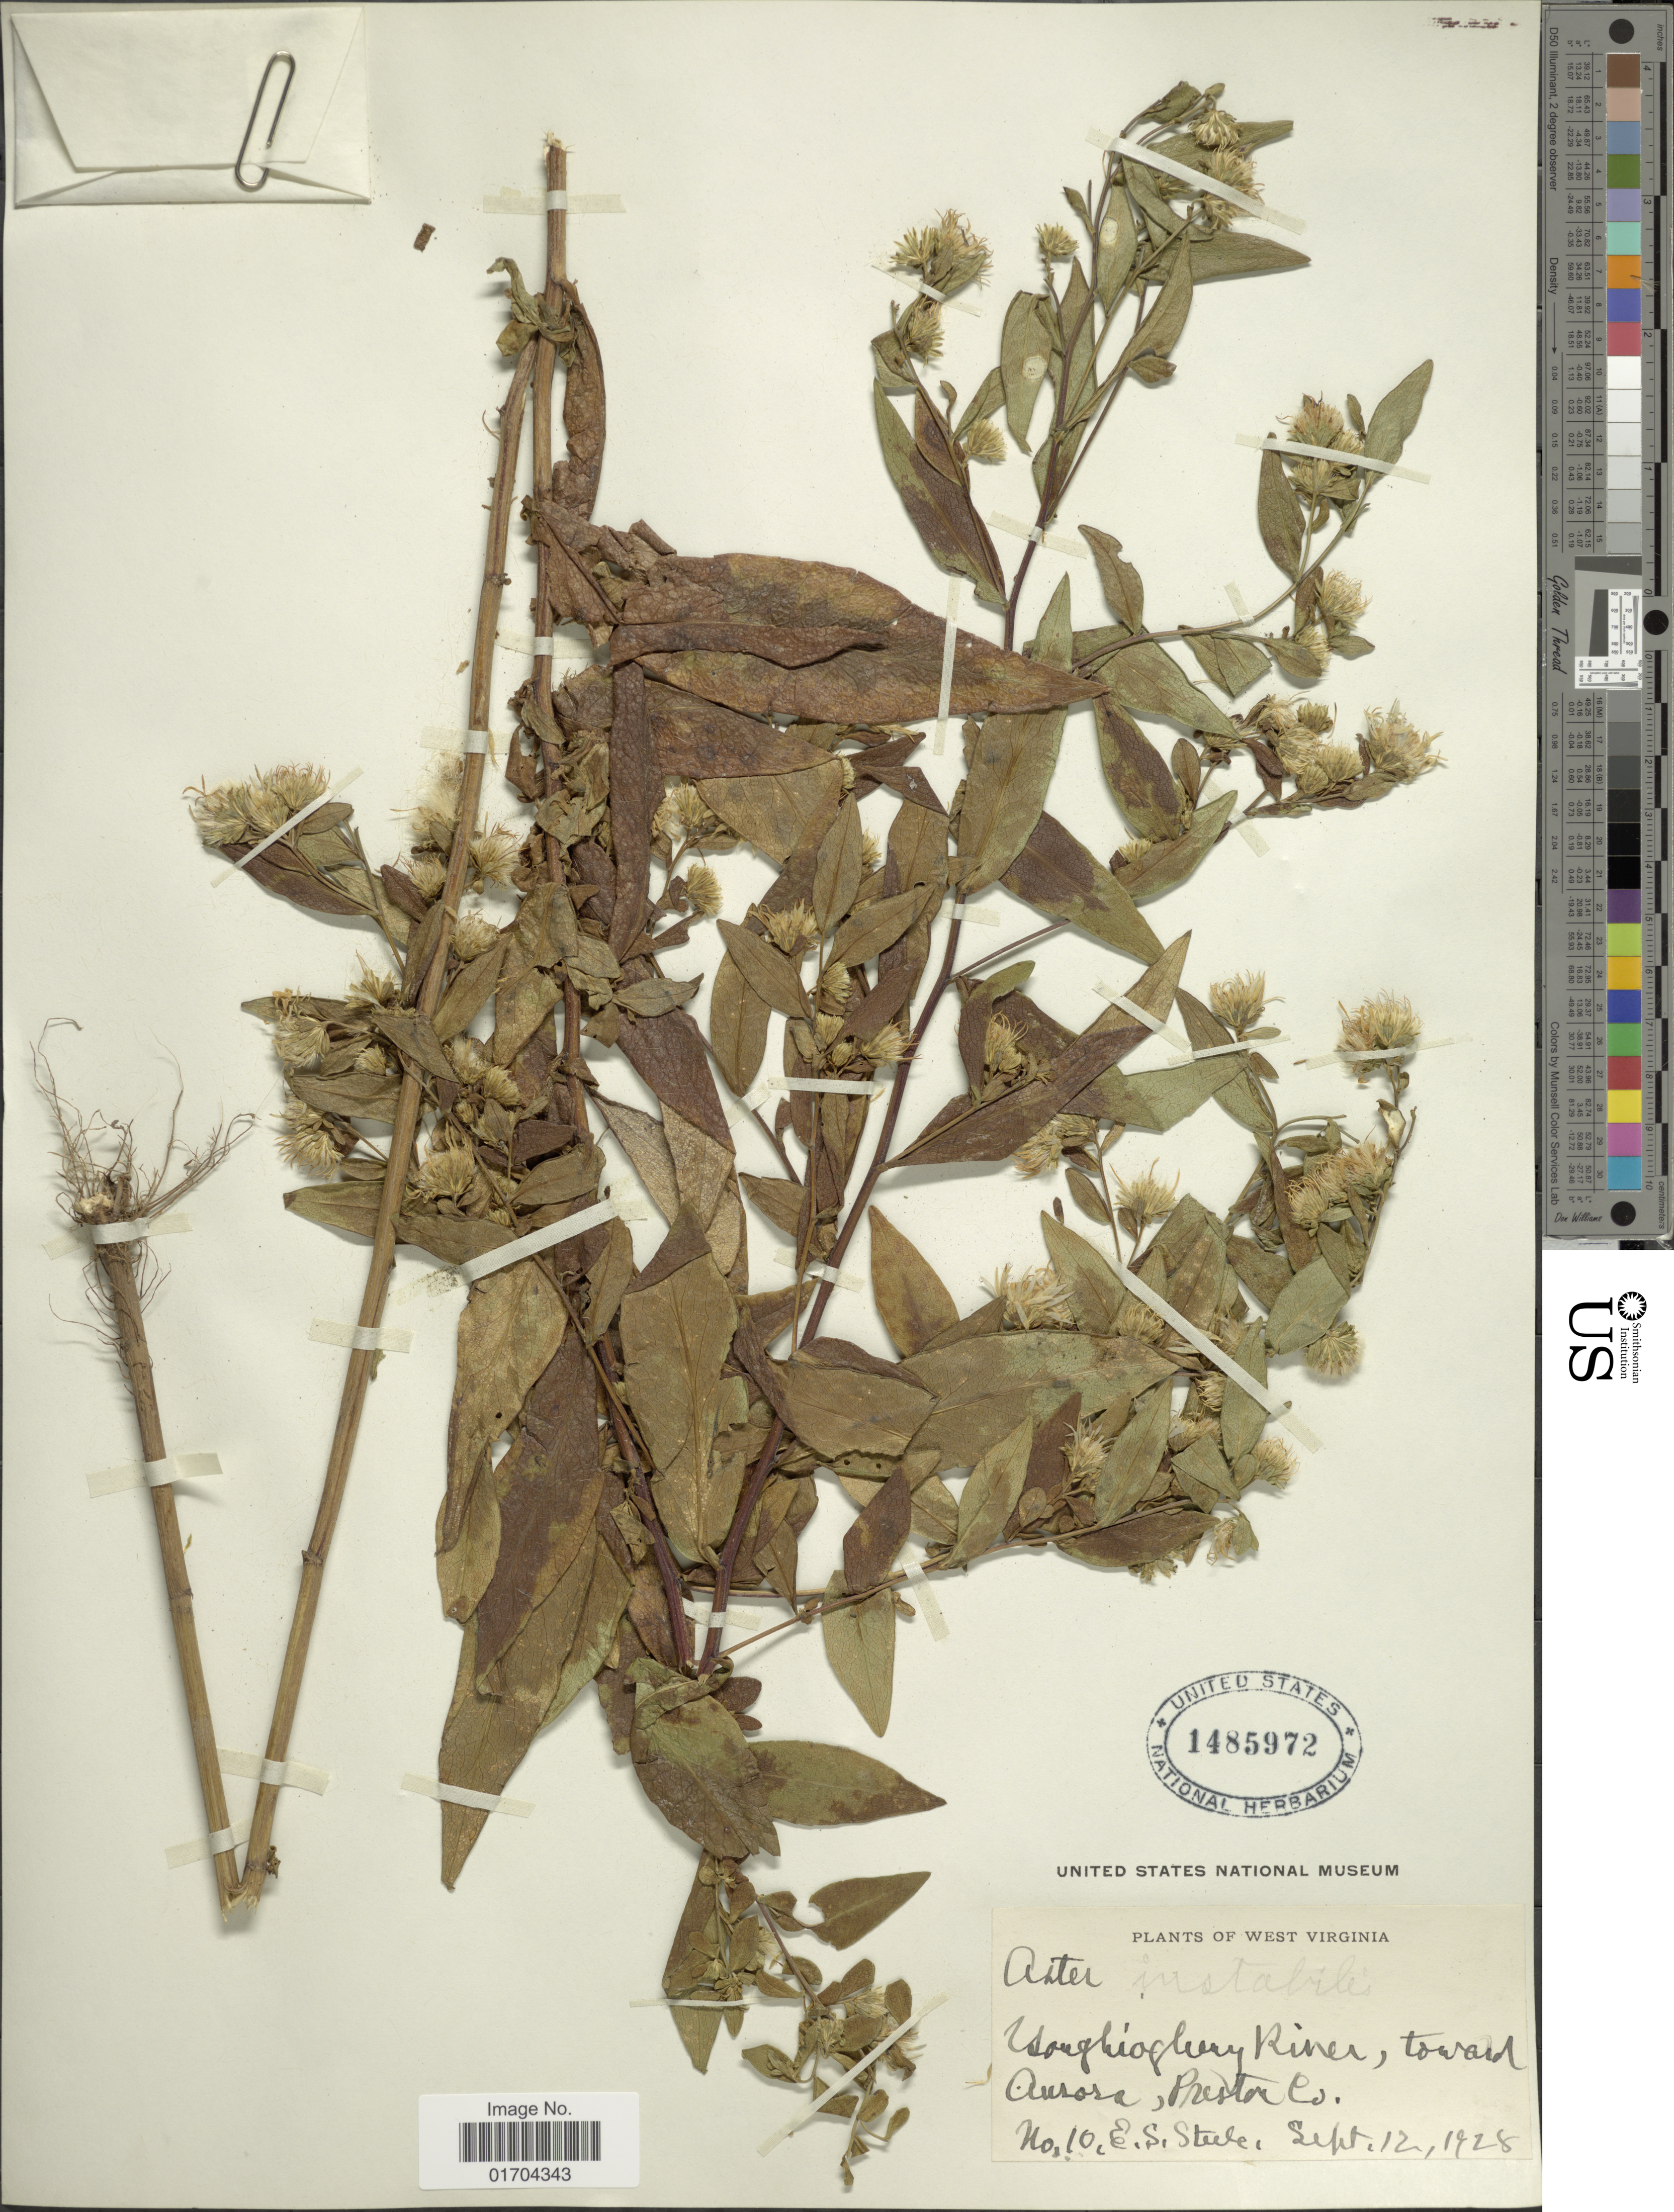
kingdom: Plantae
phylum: Tracheophyta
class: Magnoliopsida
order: Asterales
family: Asteraceae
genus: Symphyotrichum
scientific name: Symphyotrichum sp.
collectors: E. Steele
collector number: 10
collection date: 1928-09-12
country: United States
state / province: West Virginia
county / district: Preston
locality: Youghiogheny River, toward Aurora.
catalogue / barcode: US 1485972